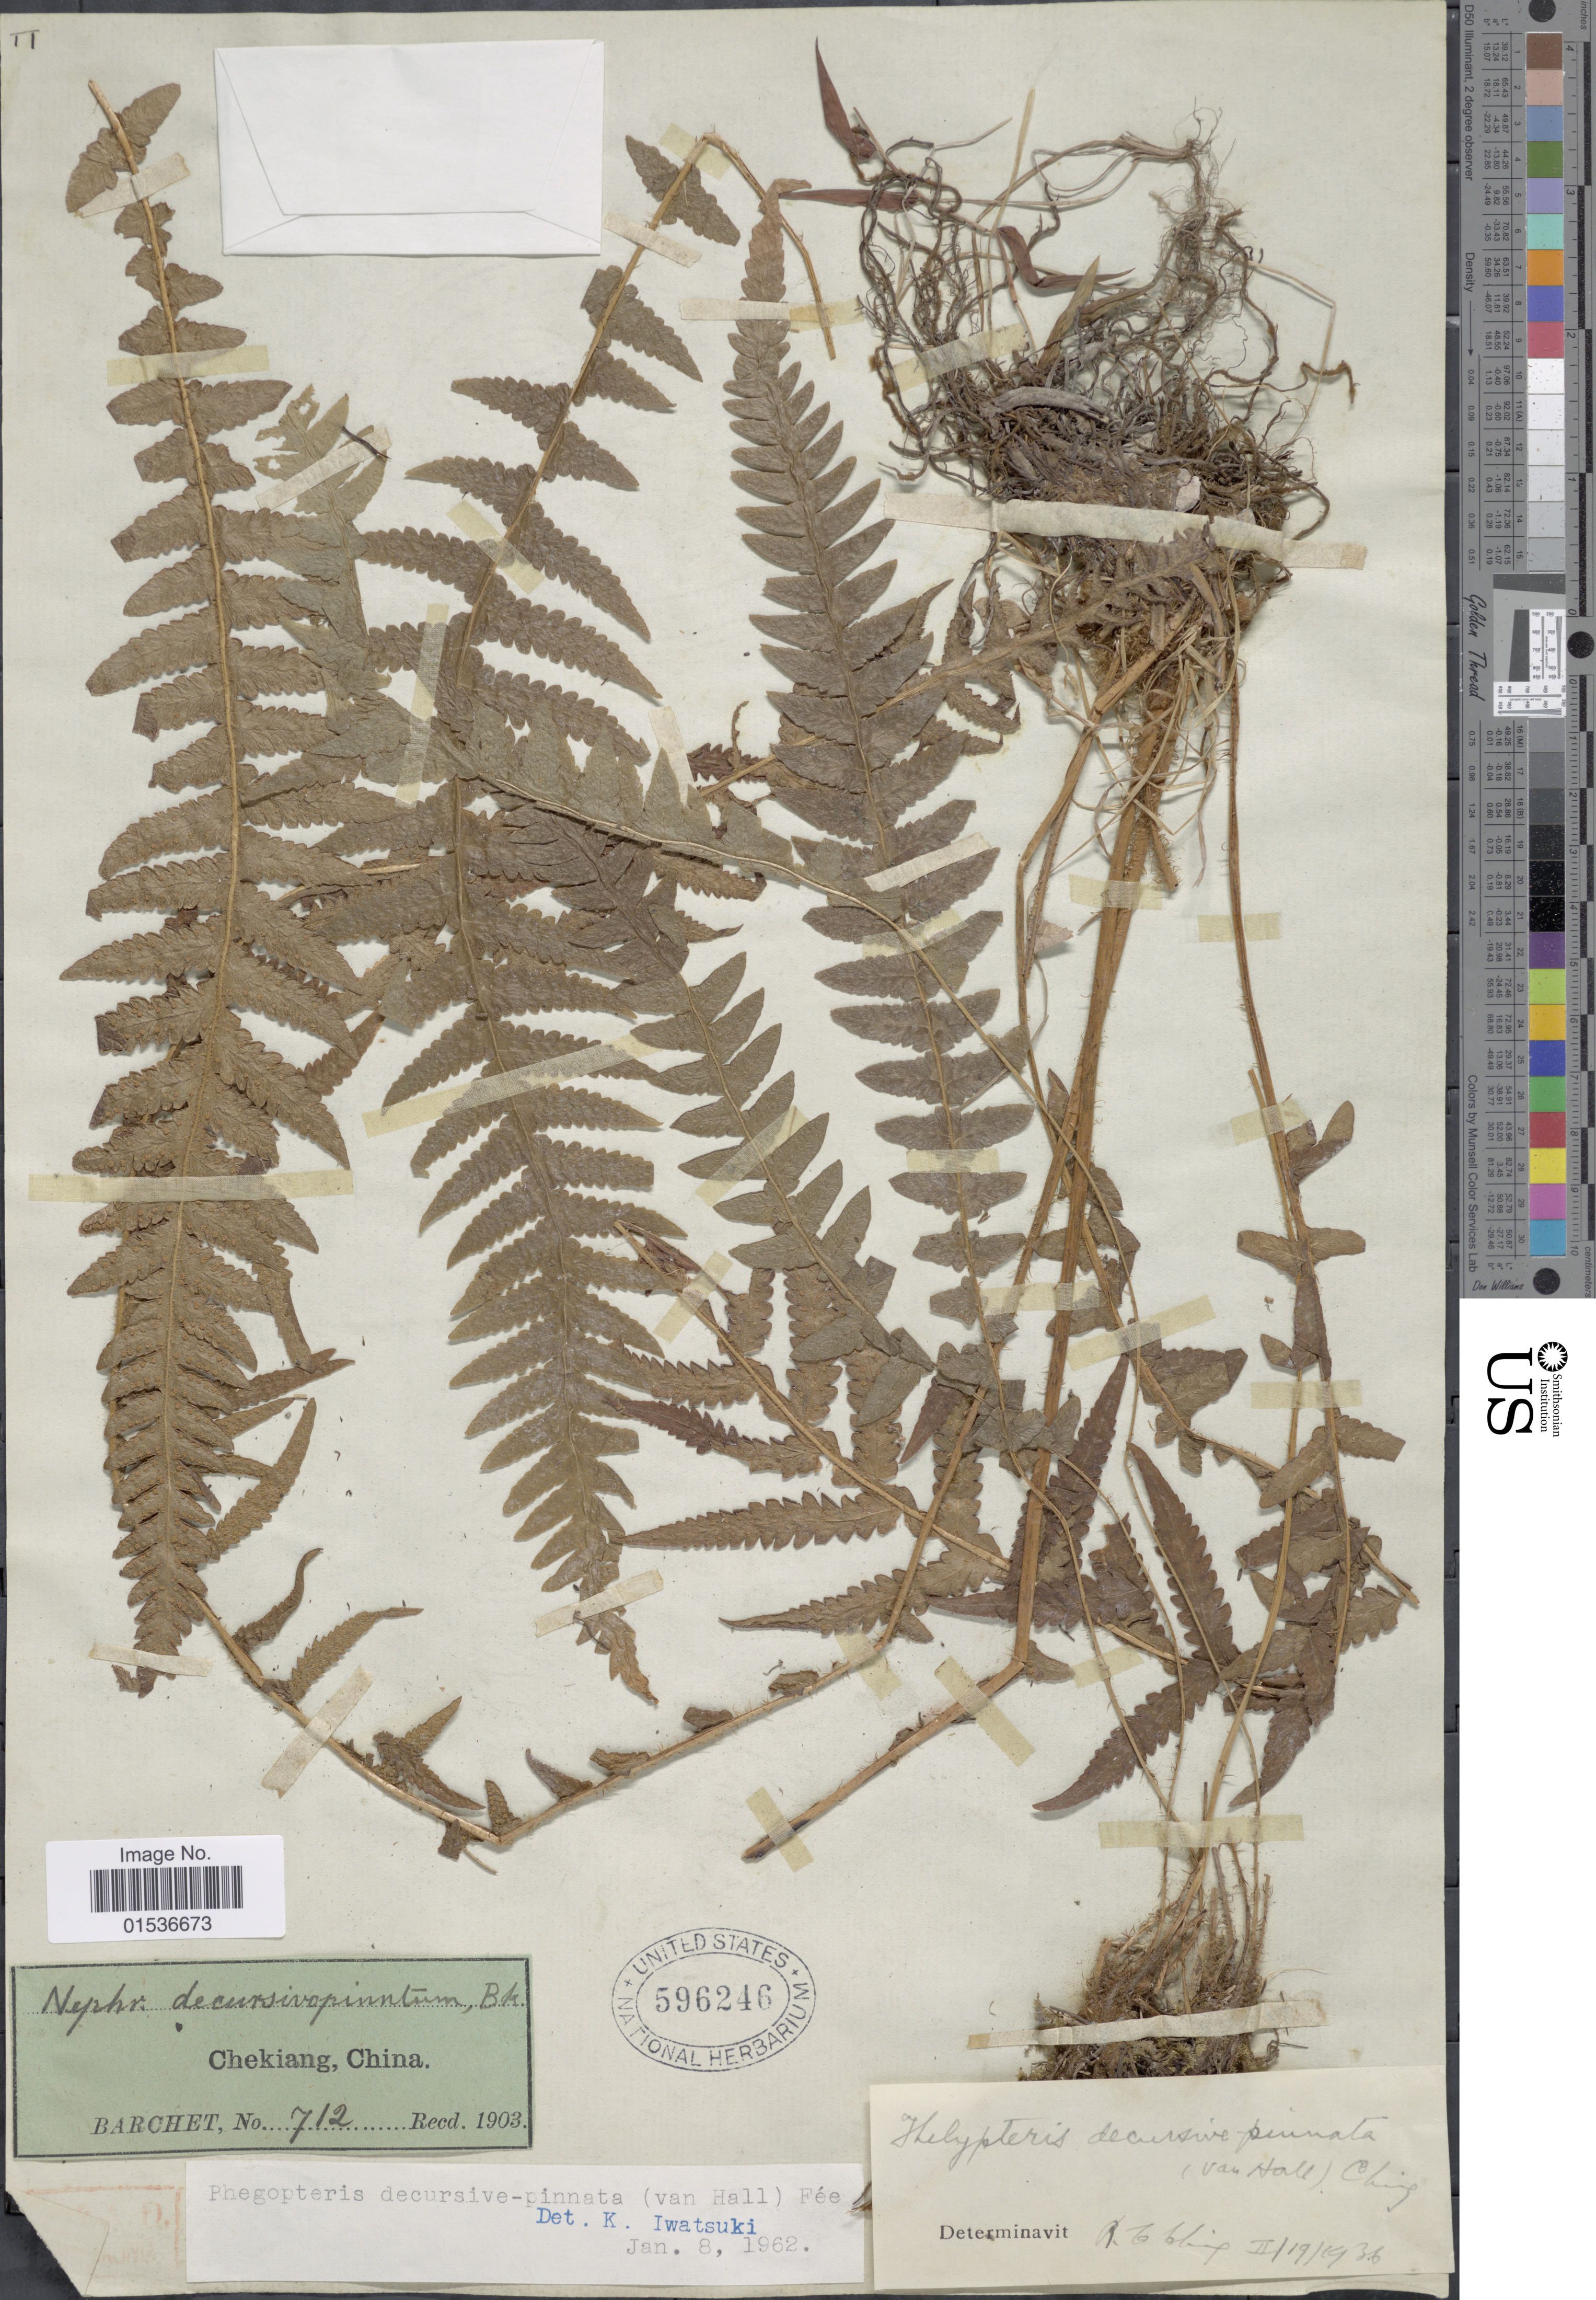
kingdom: Plantae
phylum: Tracheophyta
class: Polypodiopsida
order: Polypodiales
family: Thelypteridaceae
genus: Phegopteris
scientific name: Phegopteris decursivepinnata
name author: (H.C. Hall) Fée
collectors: Barchet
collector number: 712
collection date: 1903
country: China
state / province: Zhejiang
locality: Chekiang, China.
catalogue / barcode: US 596246